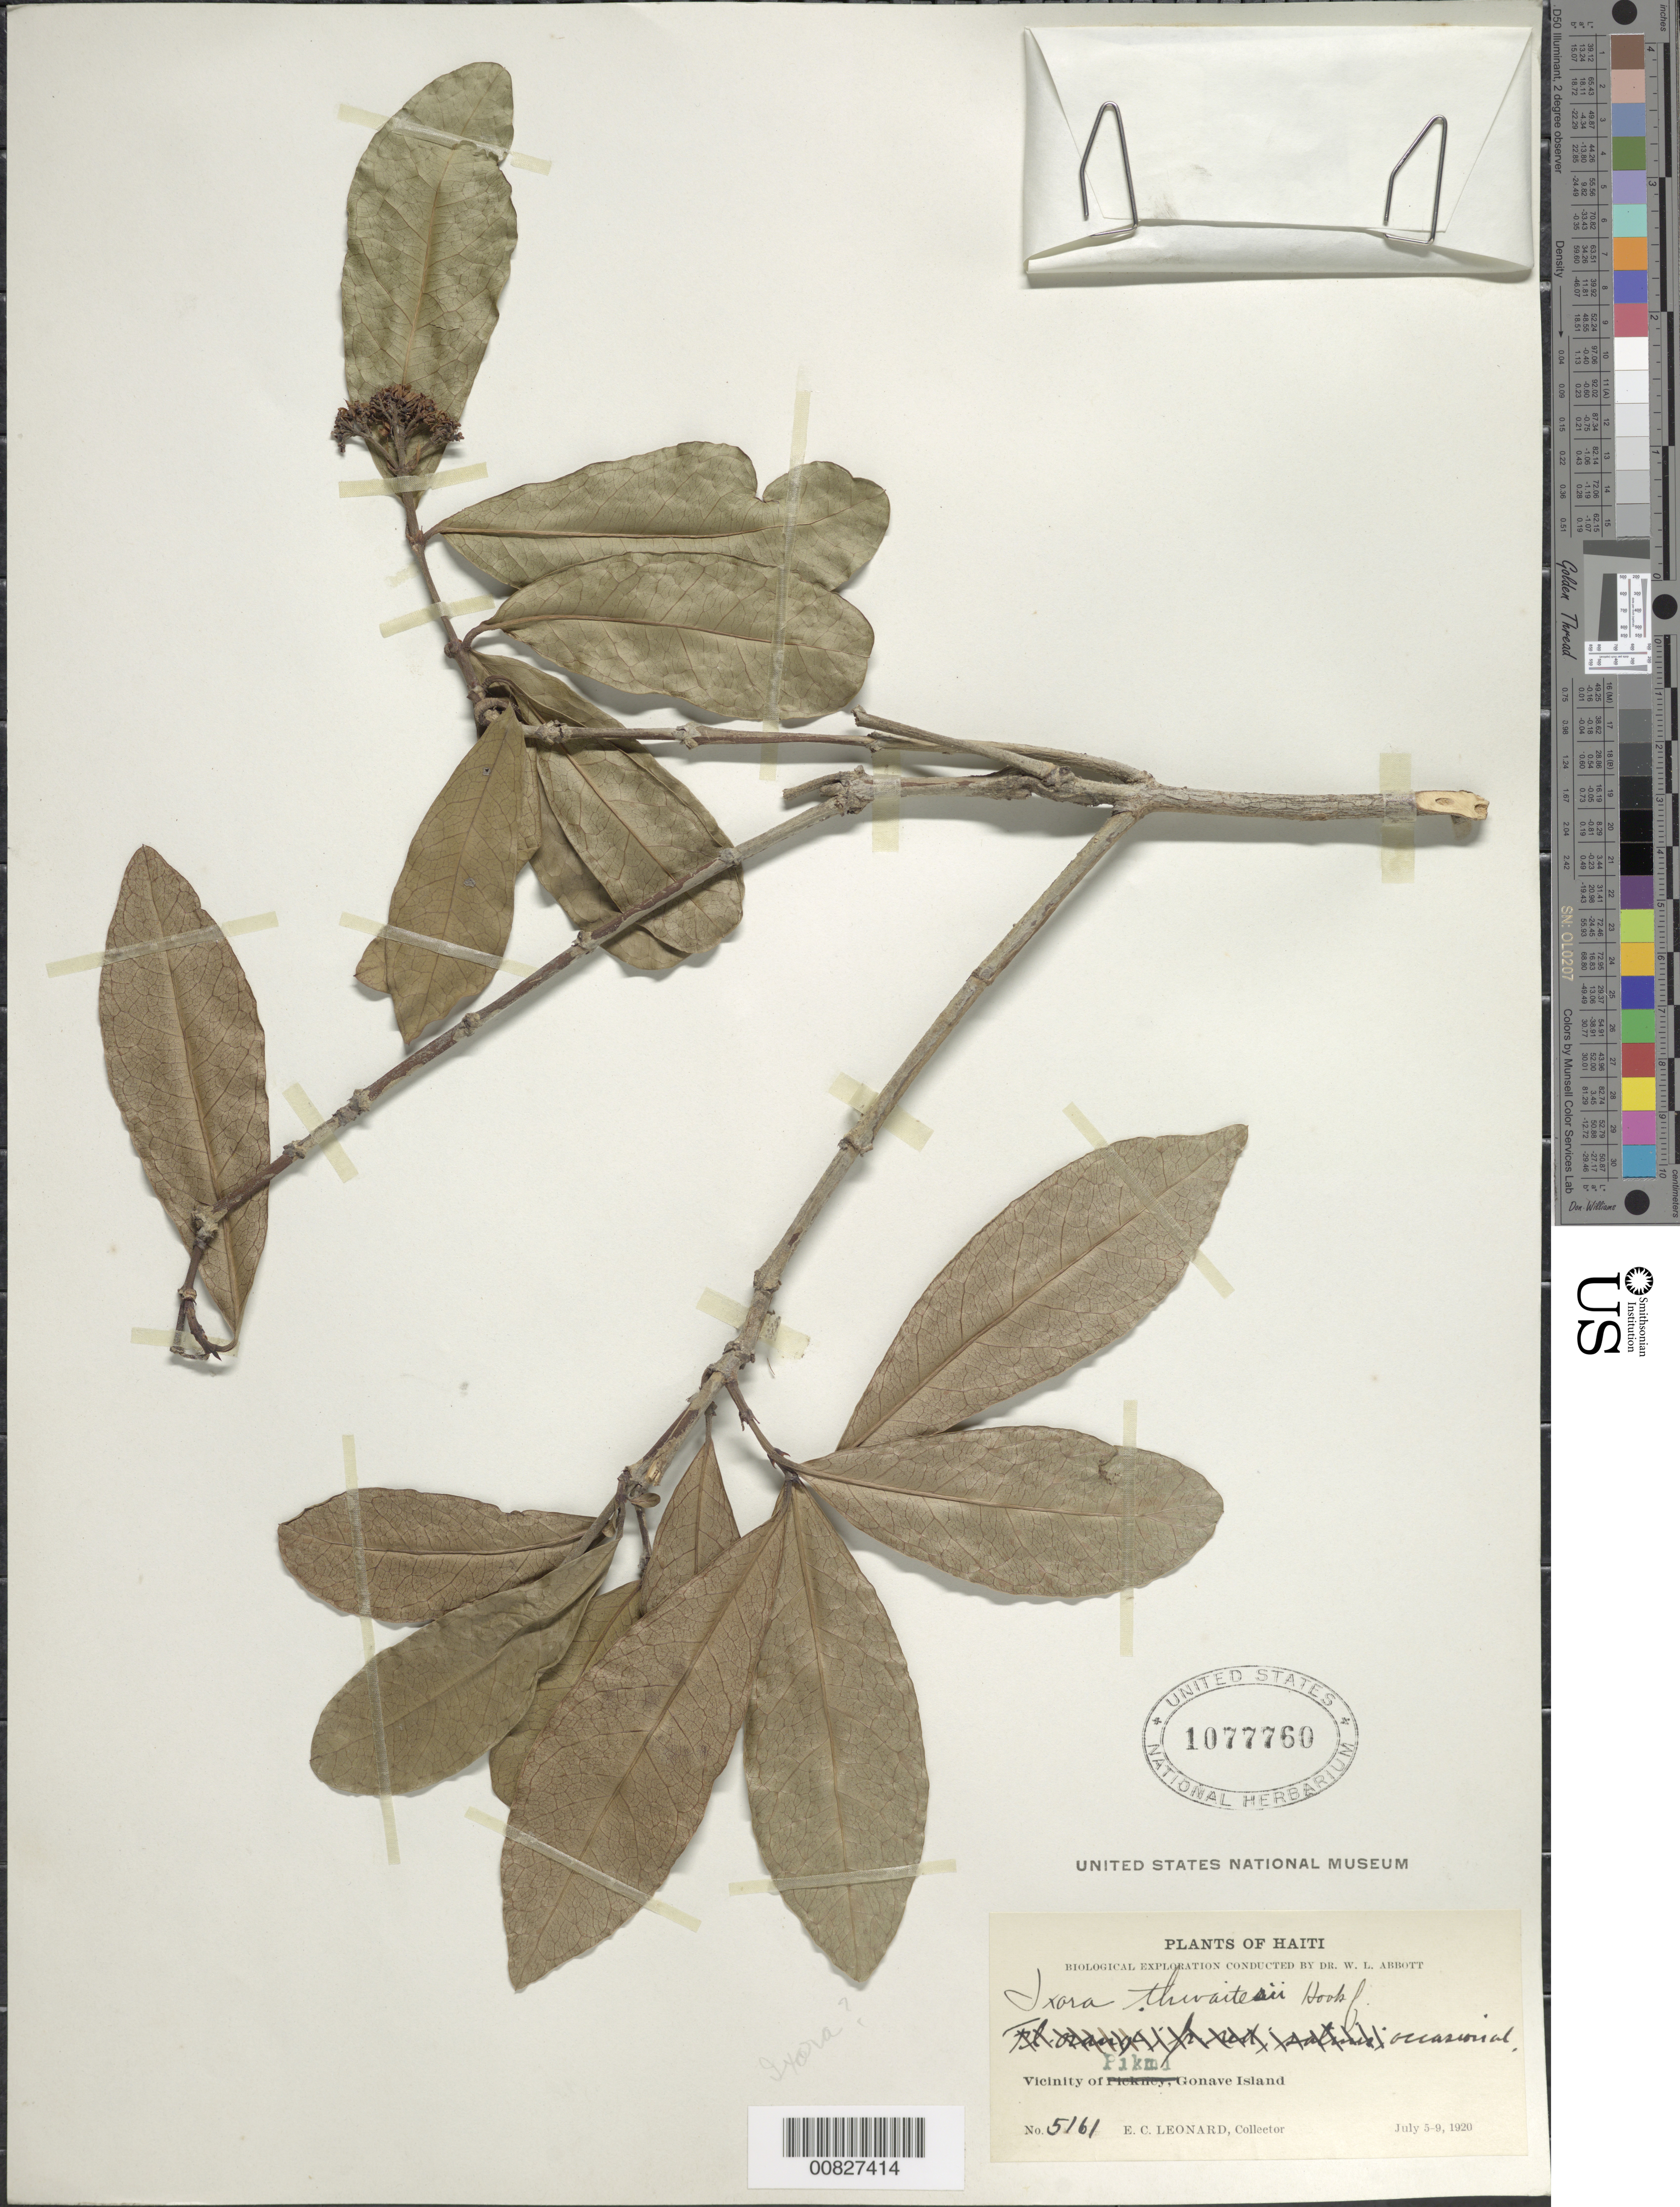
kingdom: Plantae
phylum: Tracheophyta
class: Magnoliopsida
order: Gentianales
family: Rubiaceae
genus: Ixora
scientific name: Ixora finlaysoniana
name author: Wall. ex G. Don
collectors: E. C. Leonard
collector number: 5161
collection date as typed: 05 Jul 1920 to 09 Jul 1920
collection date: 1920-07-05/1920-07-09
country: Haiti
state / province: Ouest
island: Île de la Gonâve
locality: Vicinity of Pikmi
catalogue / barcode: US 1077760